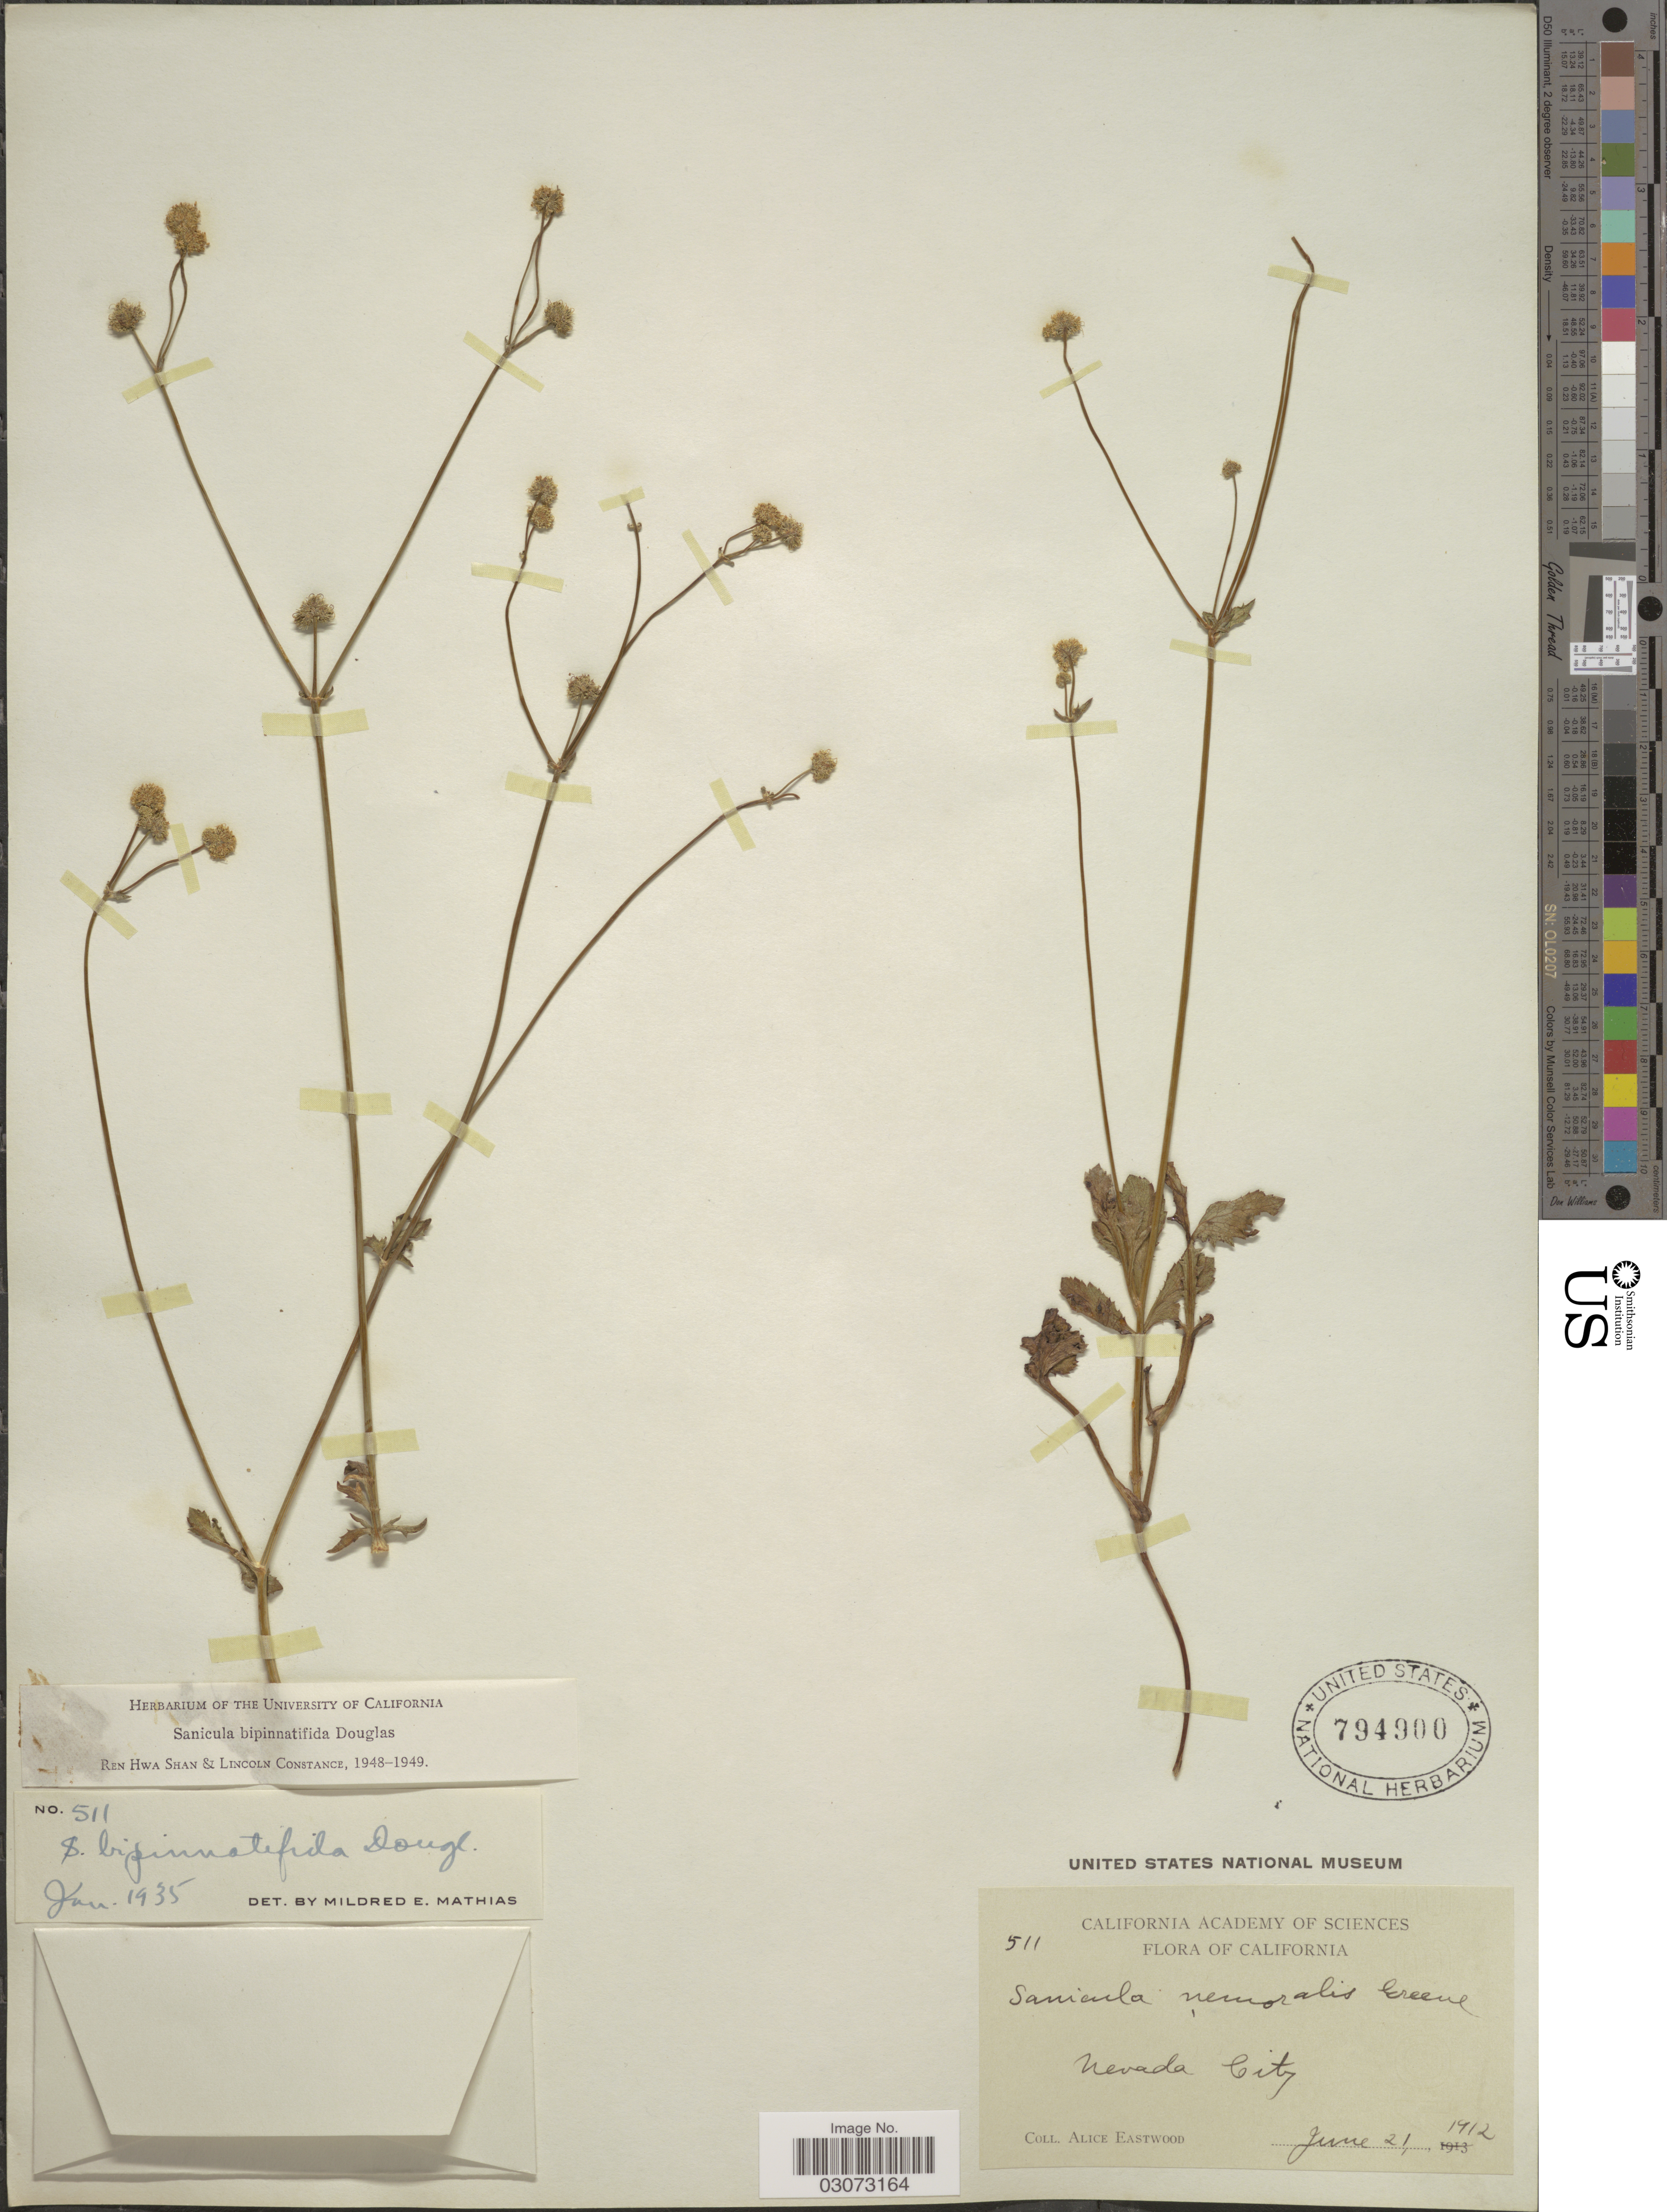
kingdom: Plantae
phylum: Tracheophyta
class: Magnoliopsida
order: Apiales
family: Apiaceae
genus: Sanicula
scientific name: Sanicula bipinnatifida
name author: Douglas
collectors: A. Eastwood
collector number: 511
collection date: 1912-06-21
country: United States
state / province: California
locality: Nevada City.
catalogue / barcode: US 794900